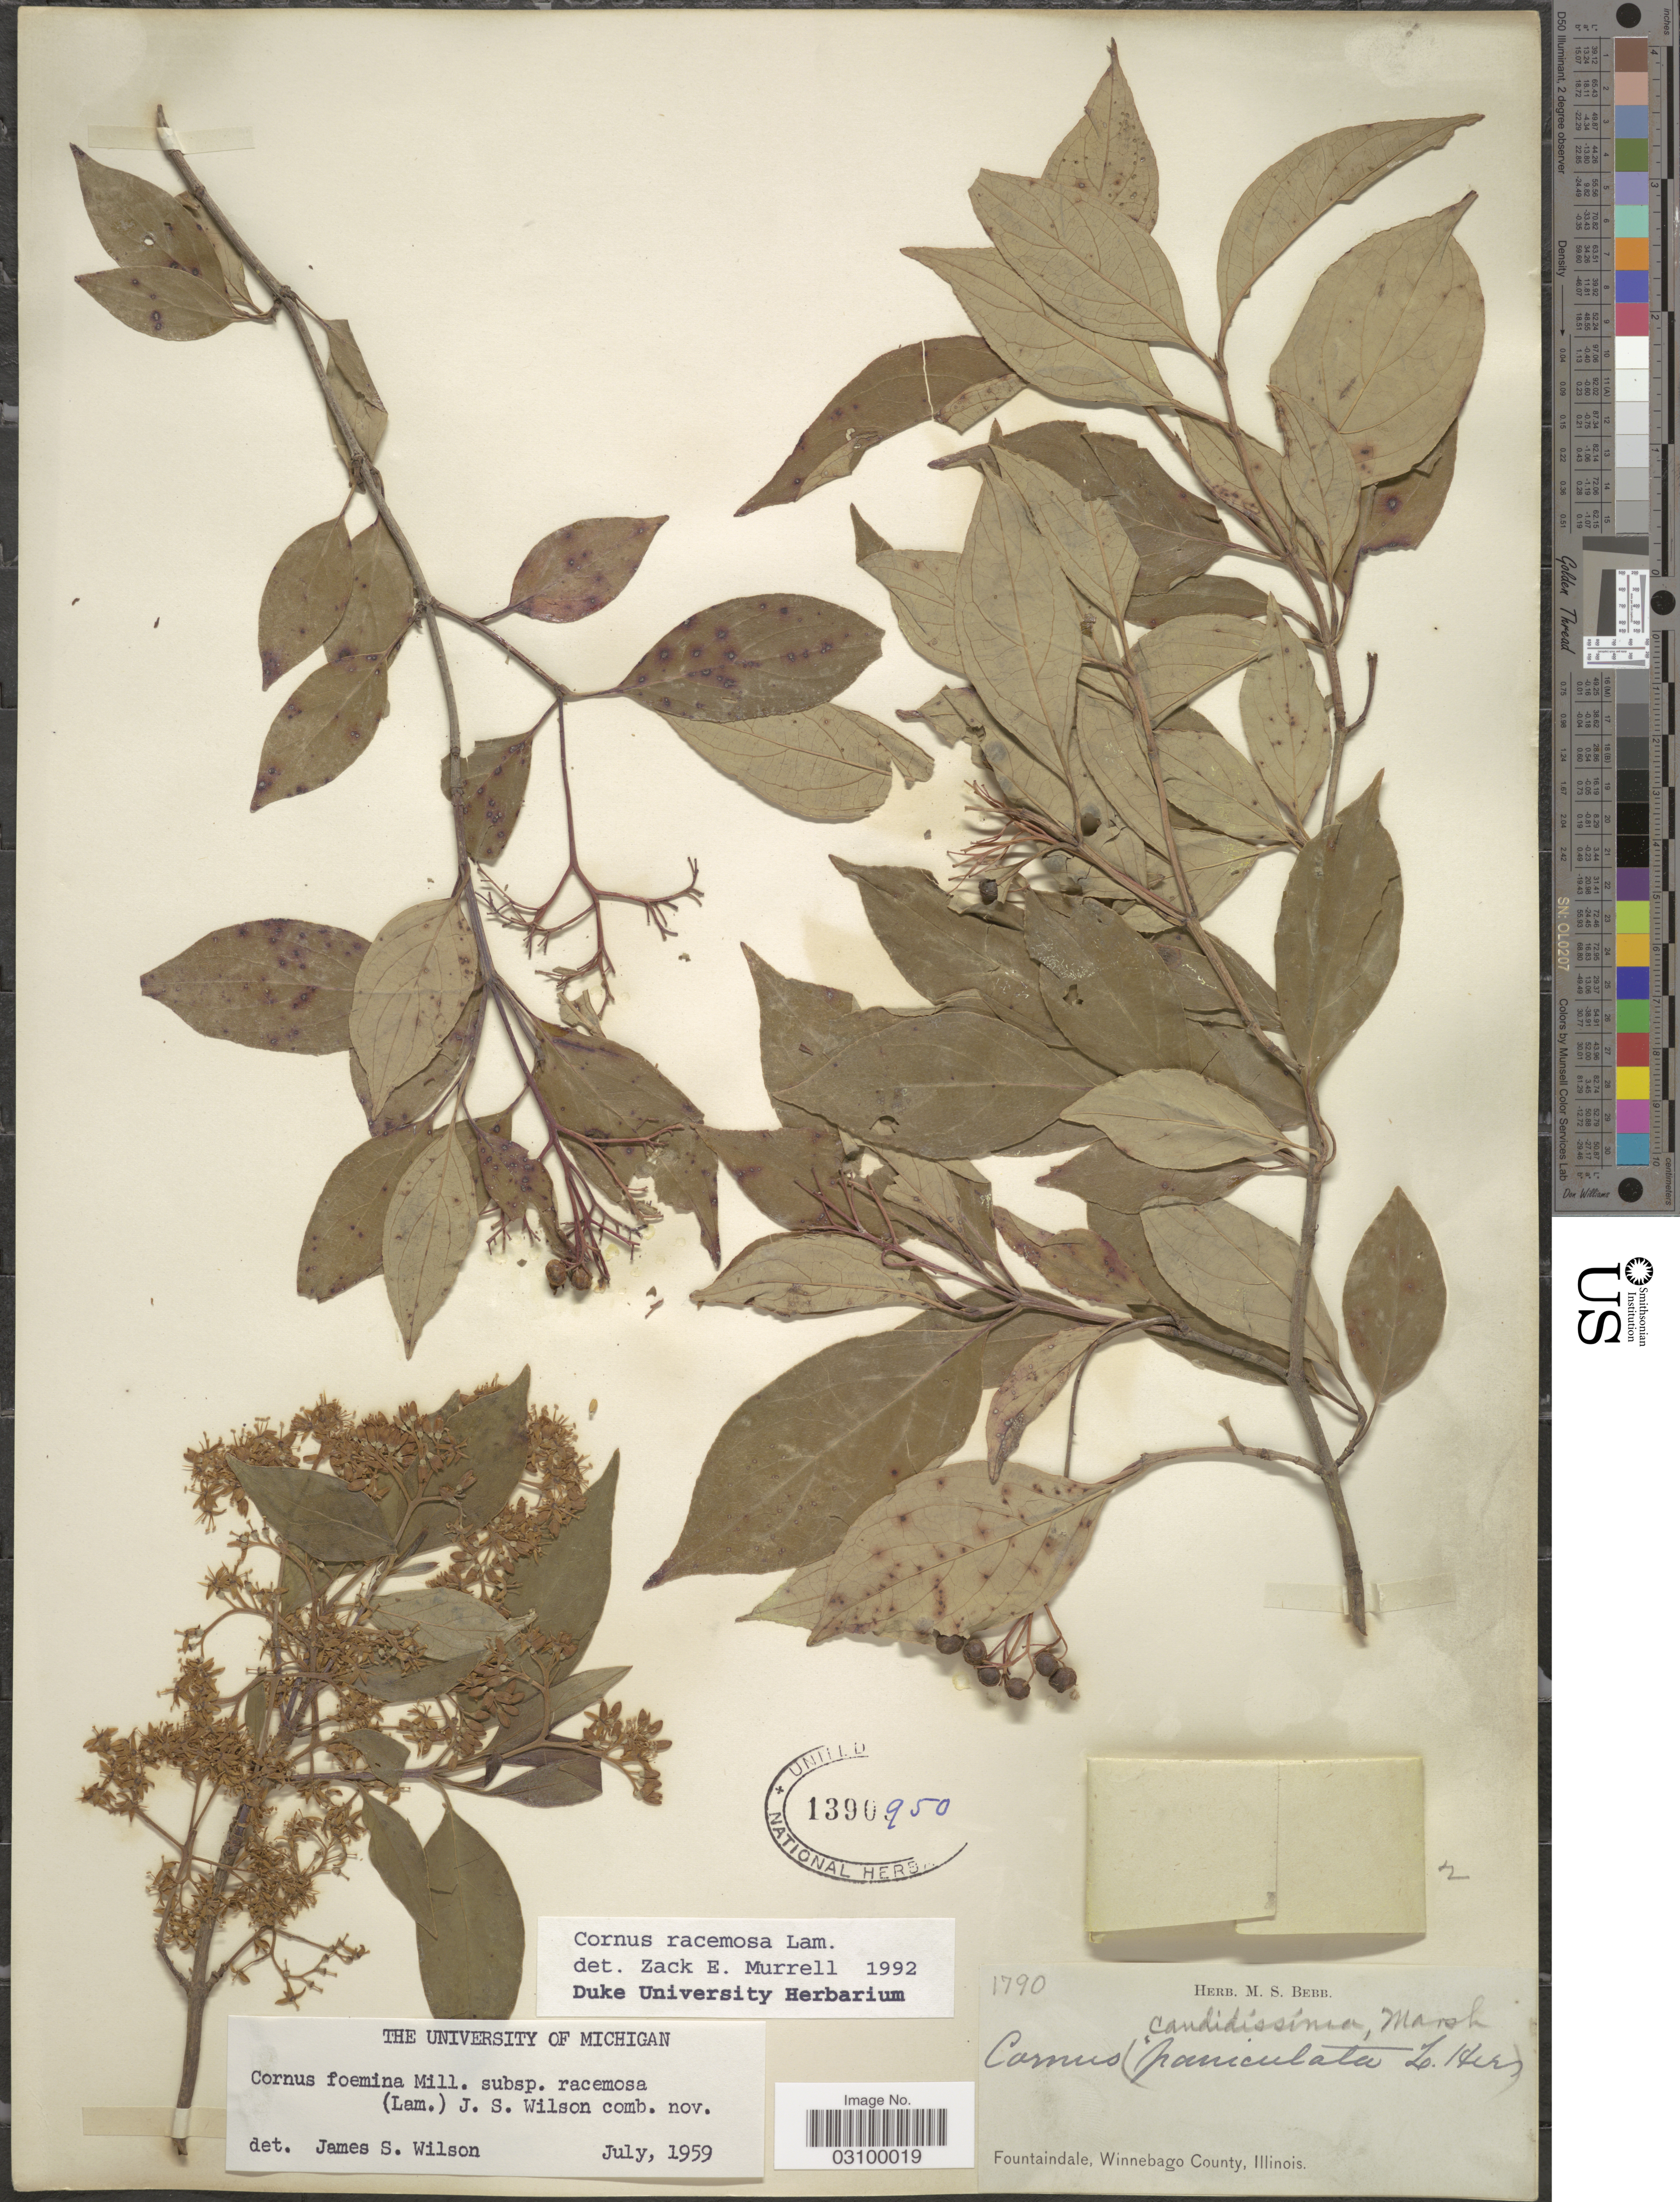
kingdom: Plantae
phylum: Tracheophyta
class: Magnoliopsida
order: Cornales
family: Cornaceae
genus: Cornus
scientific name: Cornus racemosa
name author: Lam.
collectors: ex Herb. M. S. Bebb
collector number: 1790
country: United States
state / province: Illinois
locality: Fountaindale, Winnebago County.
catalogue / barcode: US 1390950